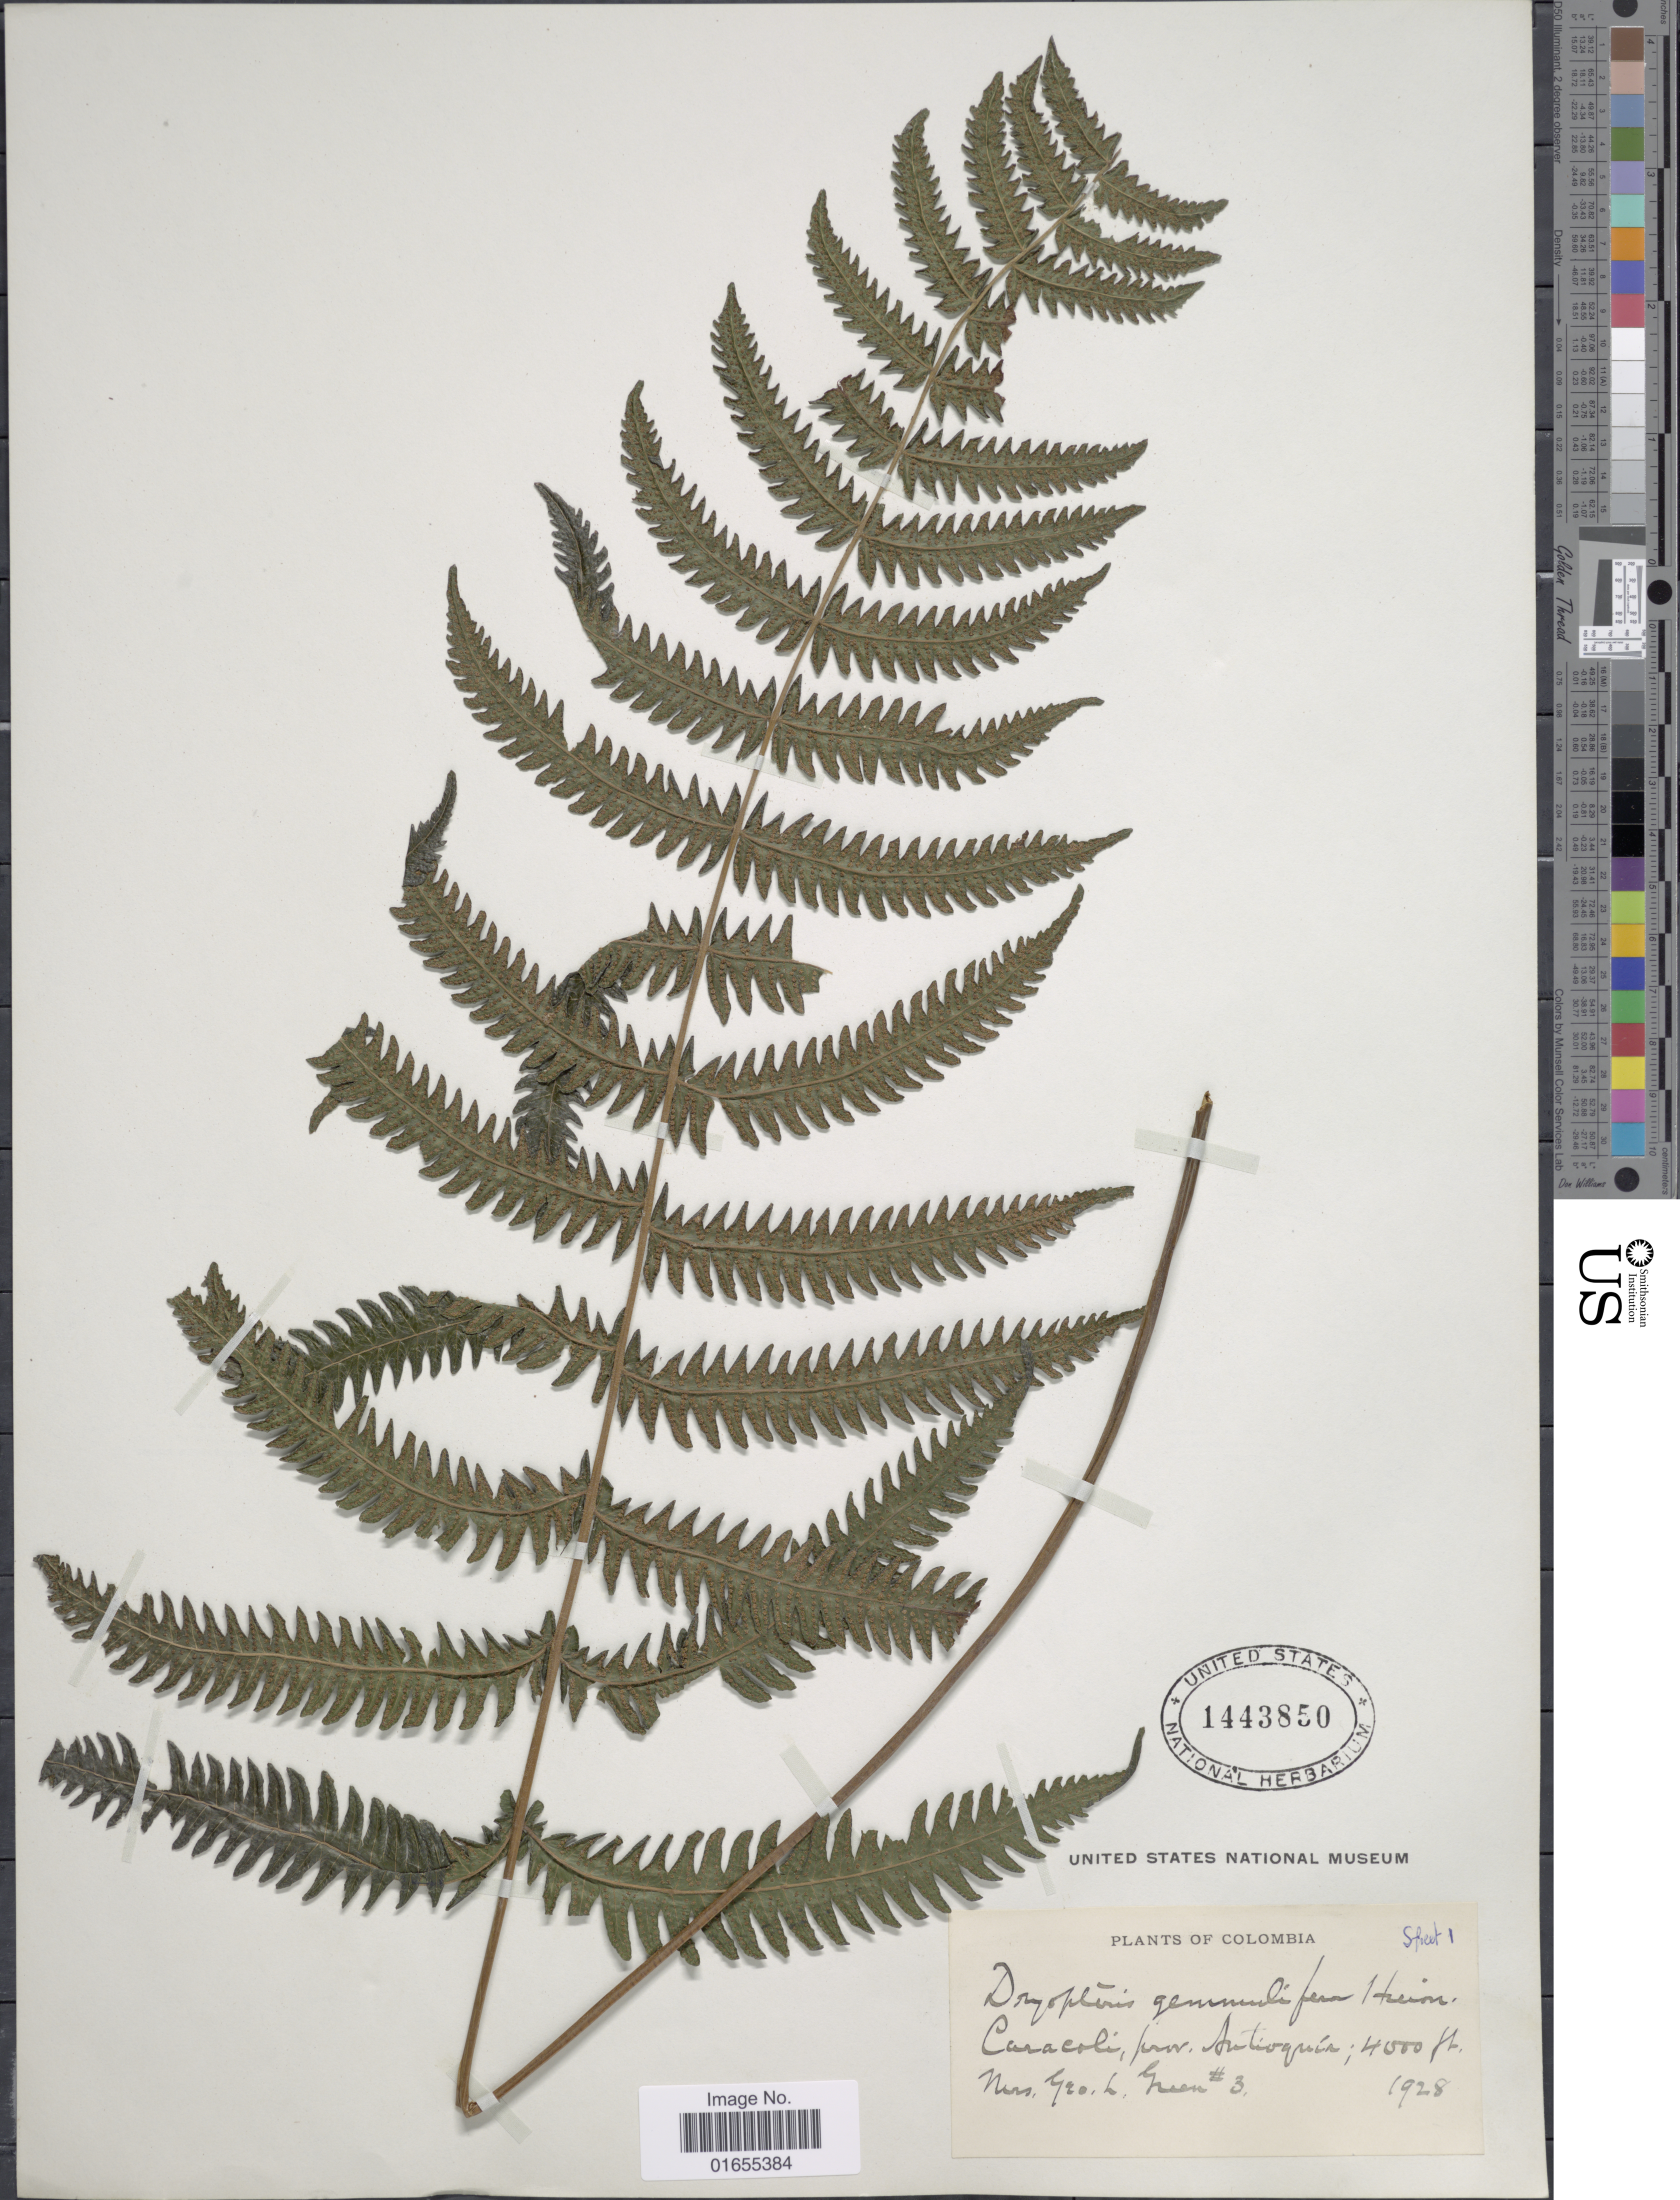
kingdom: Plantae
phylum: Tracheophyta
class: Polypodiopsida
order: Polypodiales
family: Thelypteridaceae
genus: Goniopteris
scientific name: Goniopteris gemmulifera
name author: (Hieron.) A.R. Sm. & D. Löve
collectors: G. Juan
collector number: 3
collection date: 1928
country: Colombia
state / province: Antioquia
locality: Caracoli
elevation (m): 1219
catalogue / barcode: US 1443850